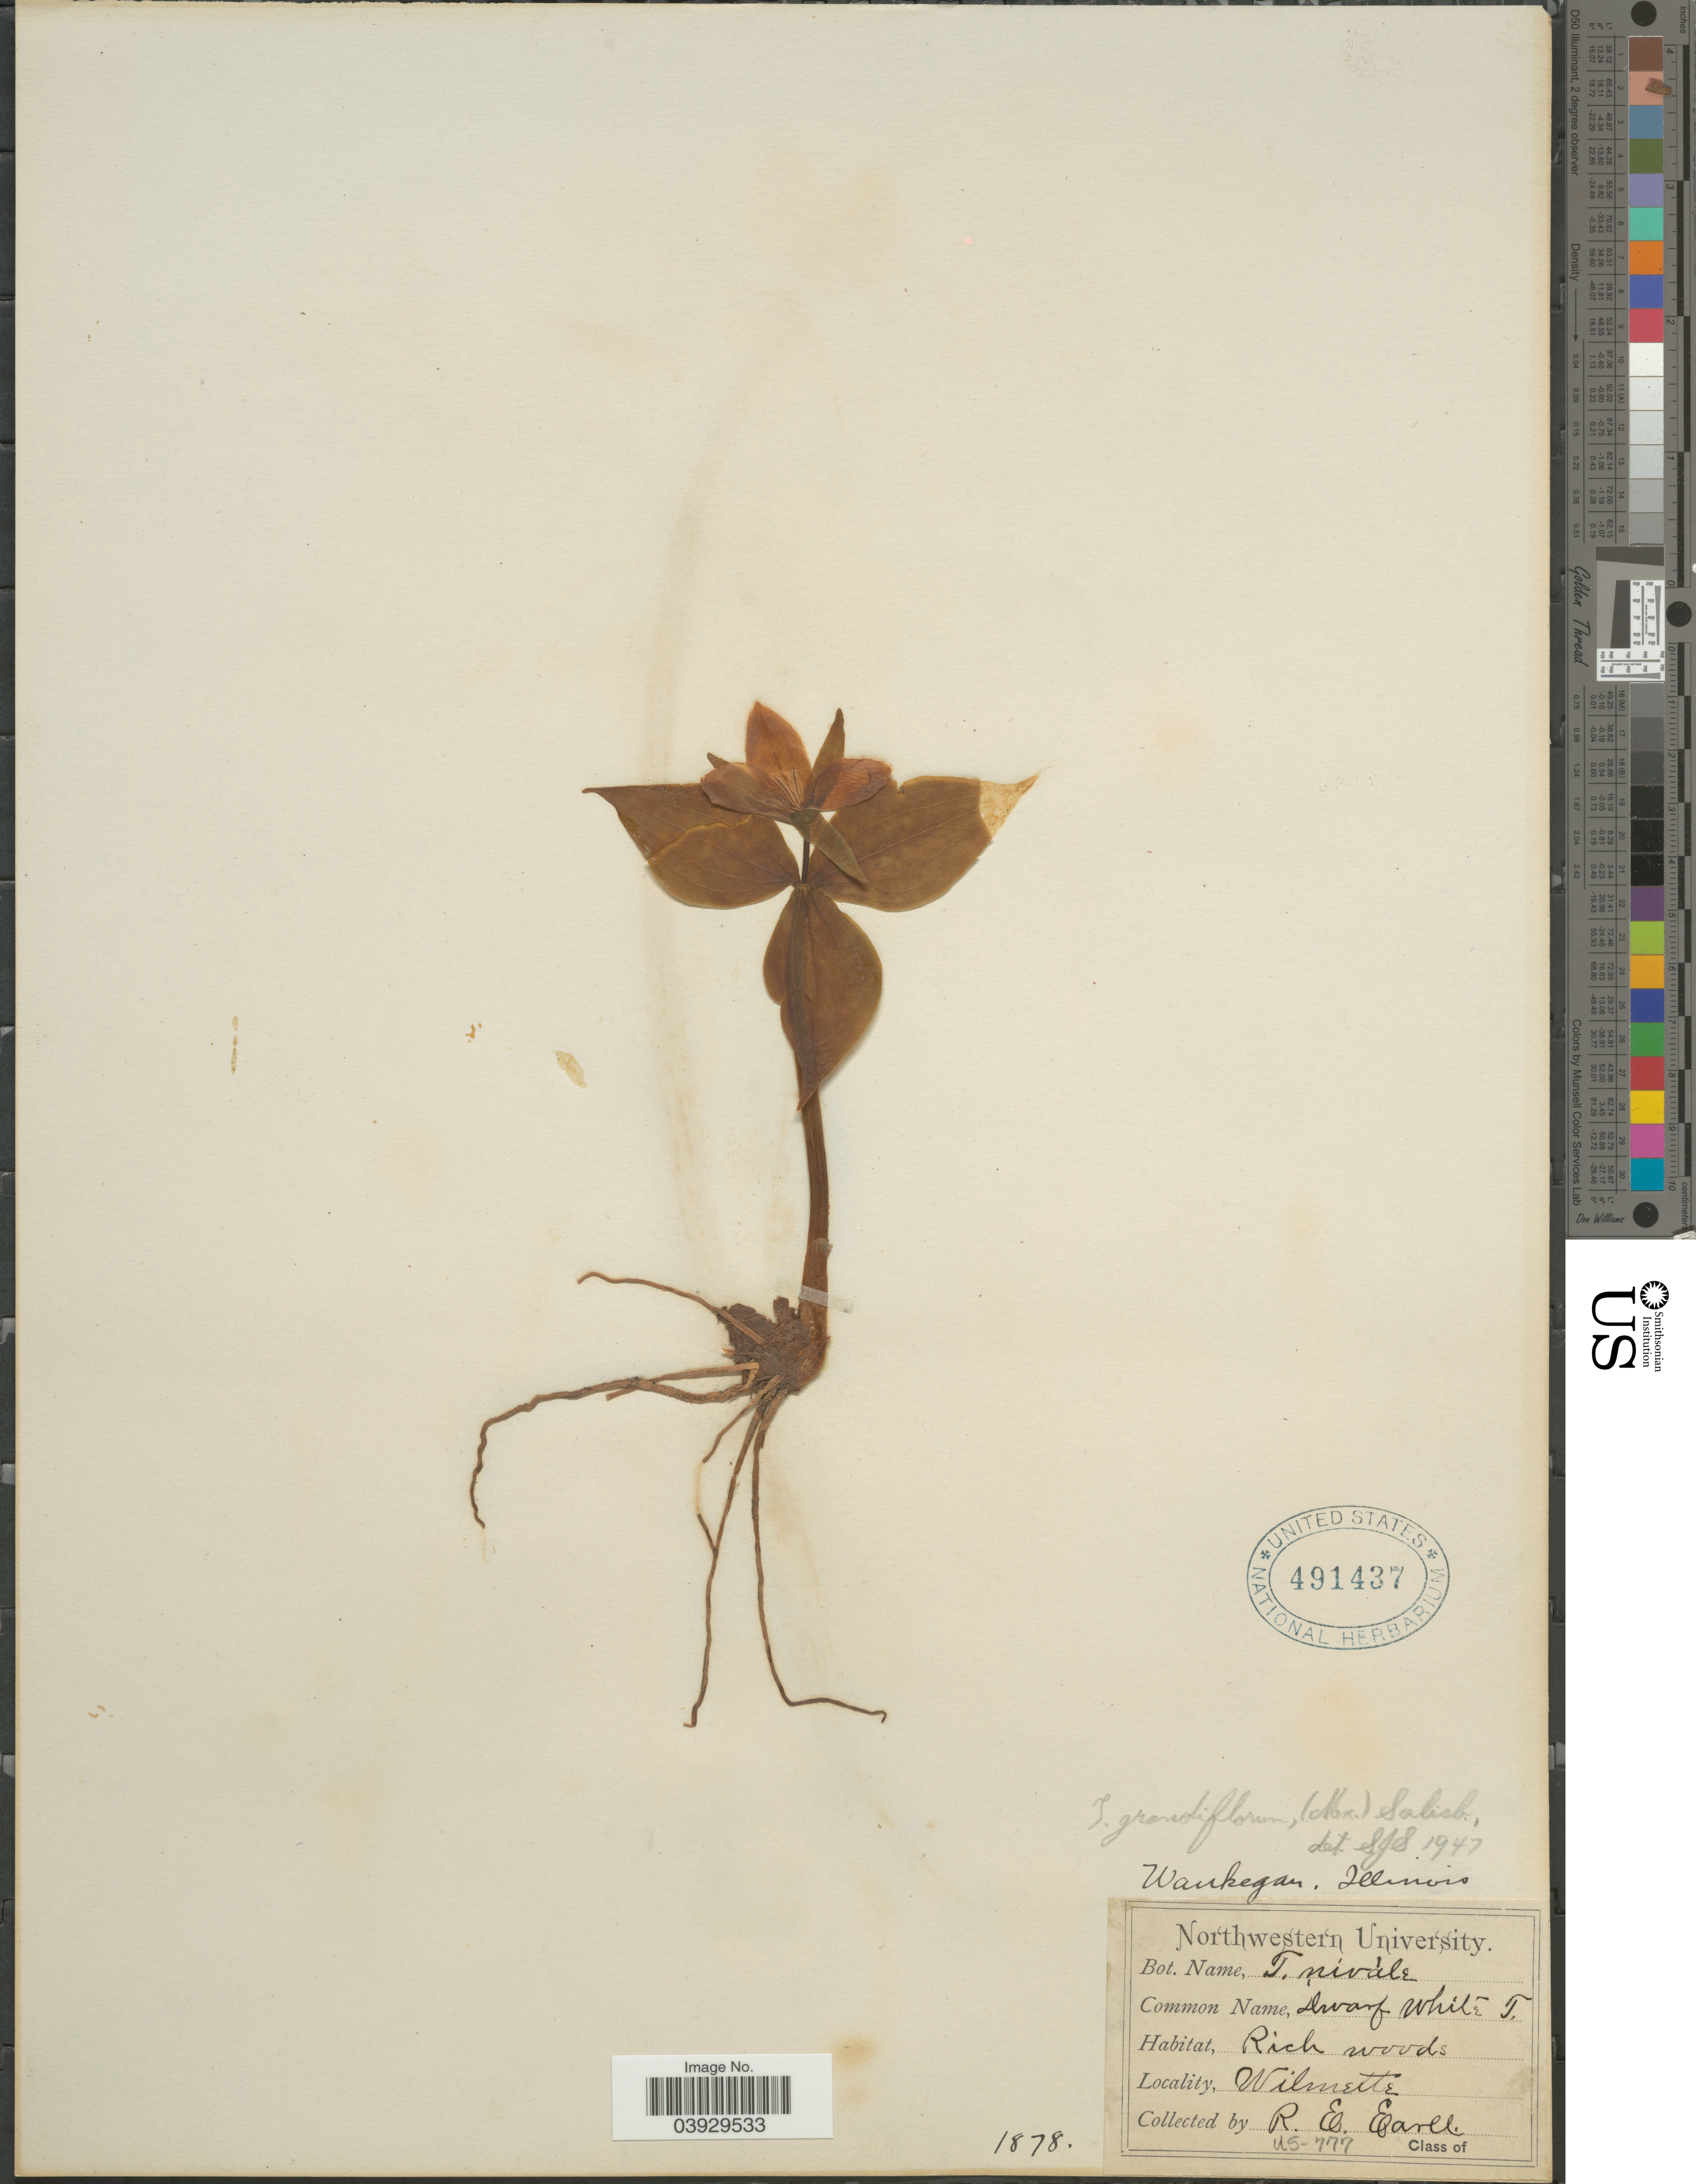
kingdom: Plantae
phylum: Tracheophyta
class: Liliopsida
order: Liliales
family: Melanthiaceae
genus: Trillium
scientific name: Trillium grandiflorum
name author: (Michx.) Salisb.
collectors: R. Earll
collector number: US-777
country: United States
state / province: Illinois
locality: Waukegan. Wilmette.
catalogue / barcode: US 491437